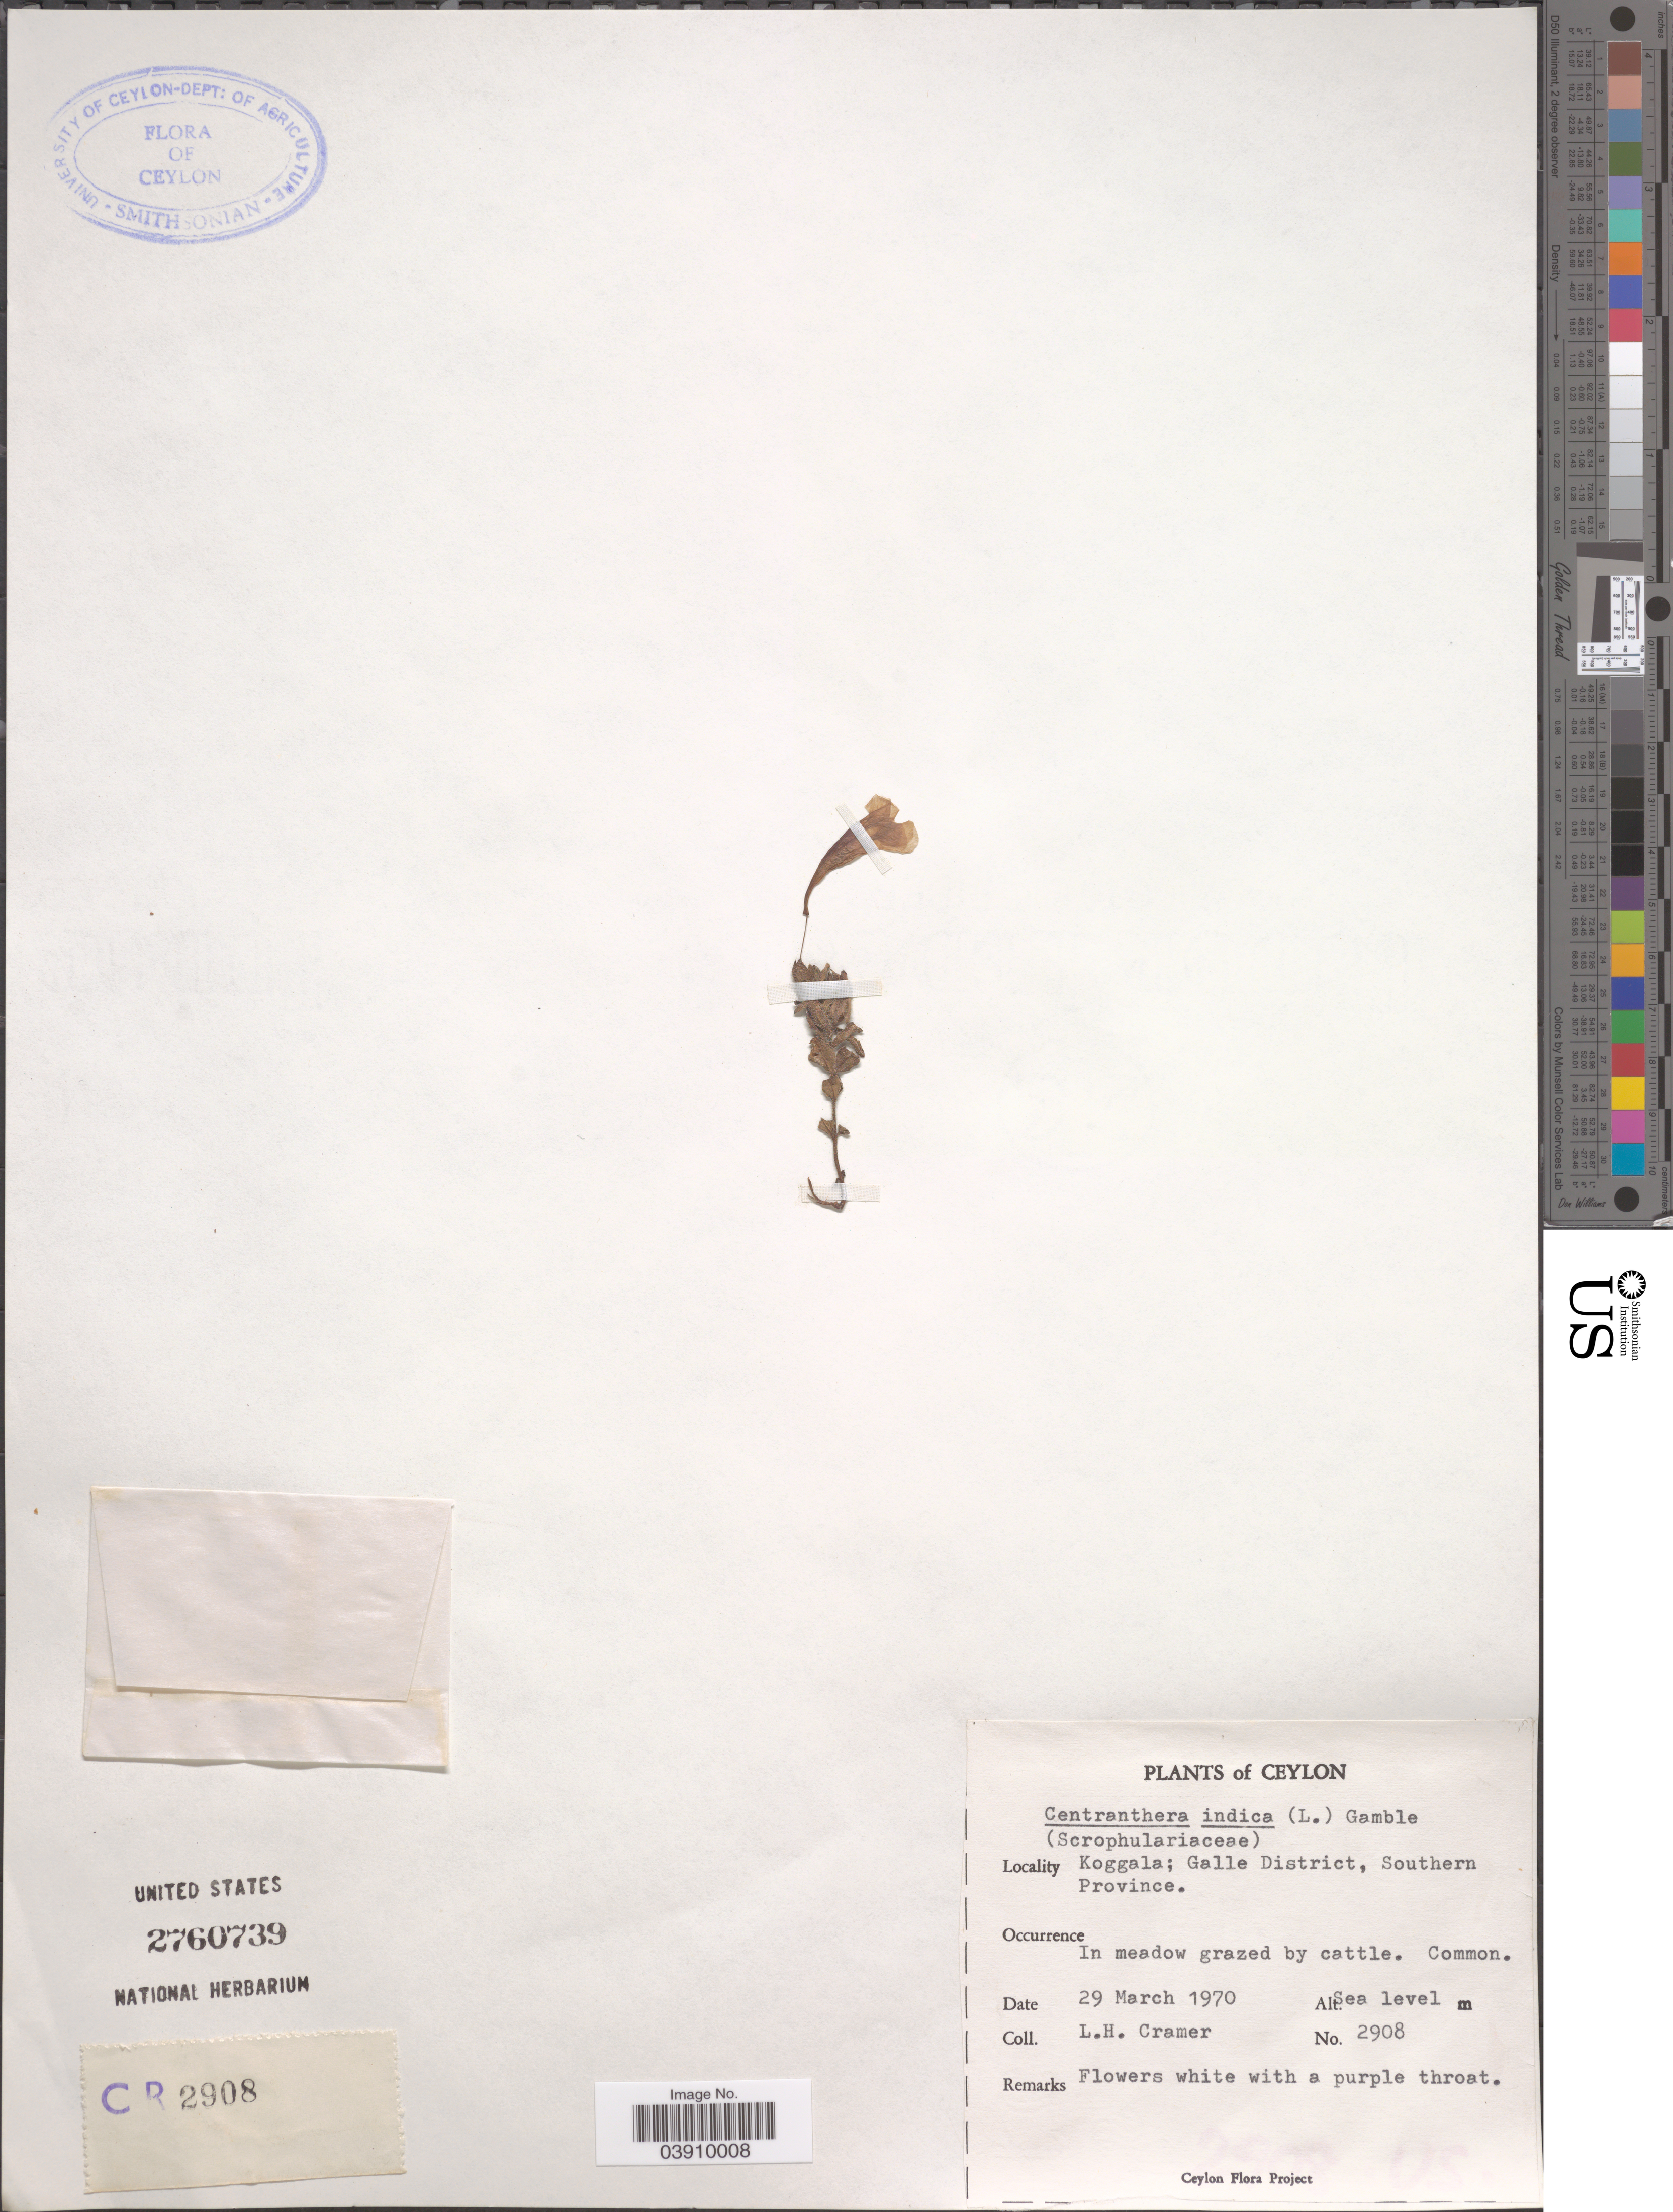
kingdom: Plantae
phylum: Tracheophyta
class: Magnoliopsida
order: Lamiales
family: Orobanchaceae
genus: Centranthera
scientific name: Centranthera indica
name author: (L.) Gamble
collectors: L. H. Cramer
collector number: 2908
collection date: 1970-03-29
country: Sri Lanka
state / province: Southern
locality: Ceylon. Koggala; Galle District.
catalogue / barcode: US 2760739